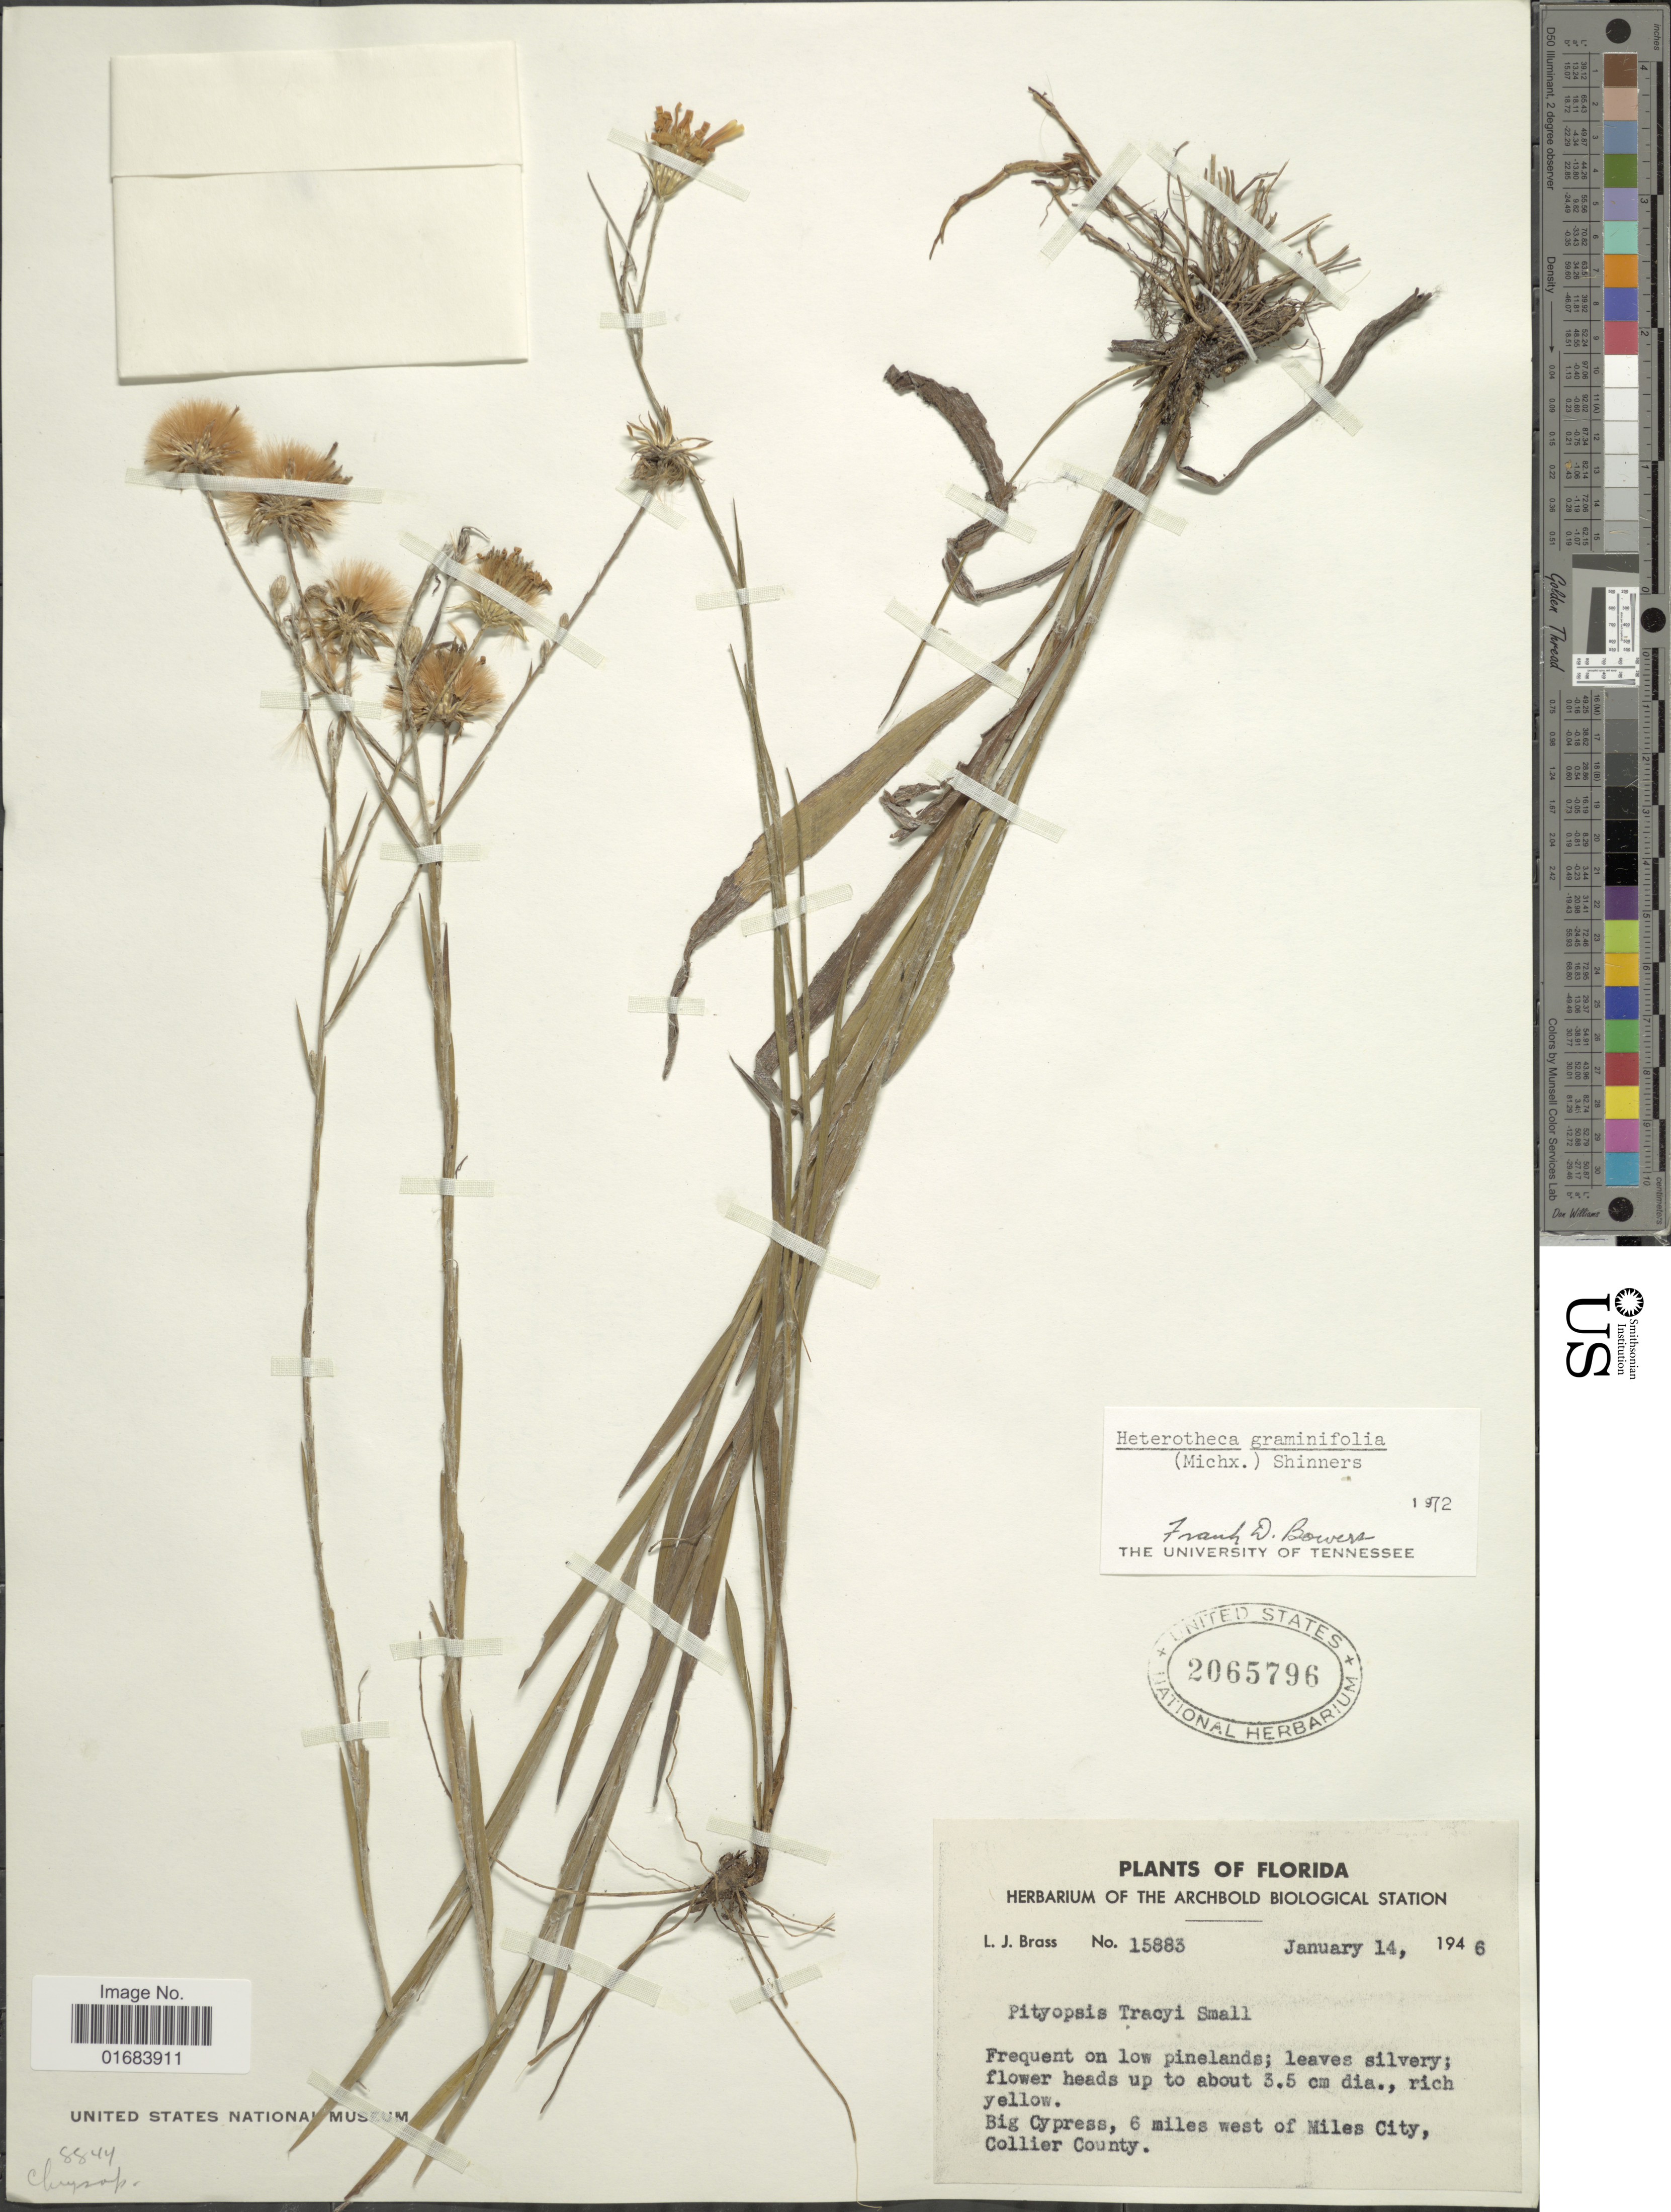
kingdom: Plantae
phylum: Tracheophyta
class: Magnoliopsida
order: Asterales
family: Asteraceae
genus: Pityopsis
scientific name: Pityopsis graminifolia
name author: (Michx.) Nutt.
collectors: L. J. Brass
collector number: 15883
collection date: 1946-01-14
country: United States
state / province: Florida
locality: Big Cypress, 6 miles west of Miles City, Collier County.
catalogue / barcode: US 2065796